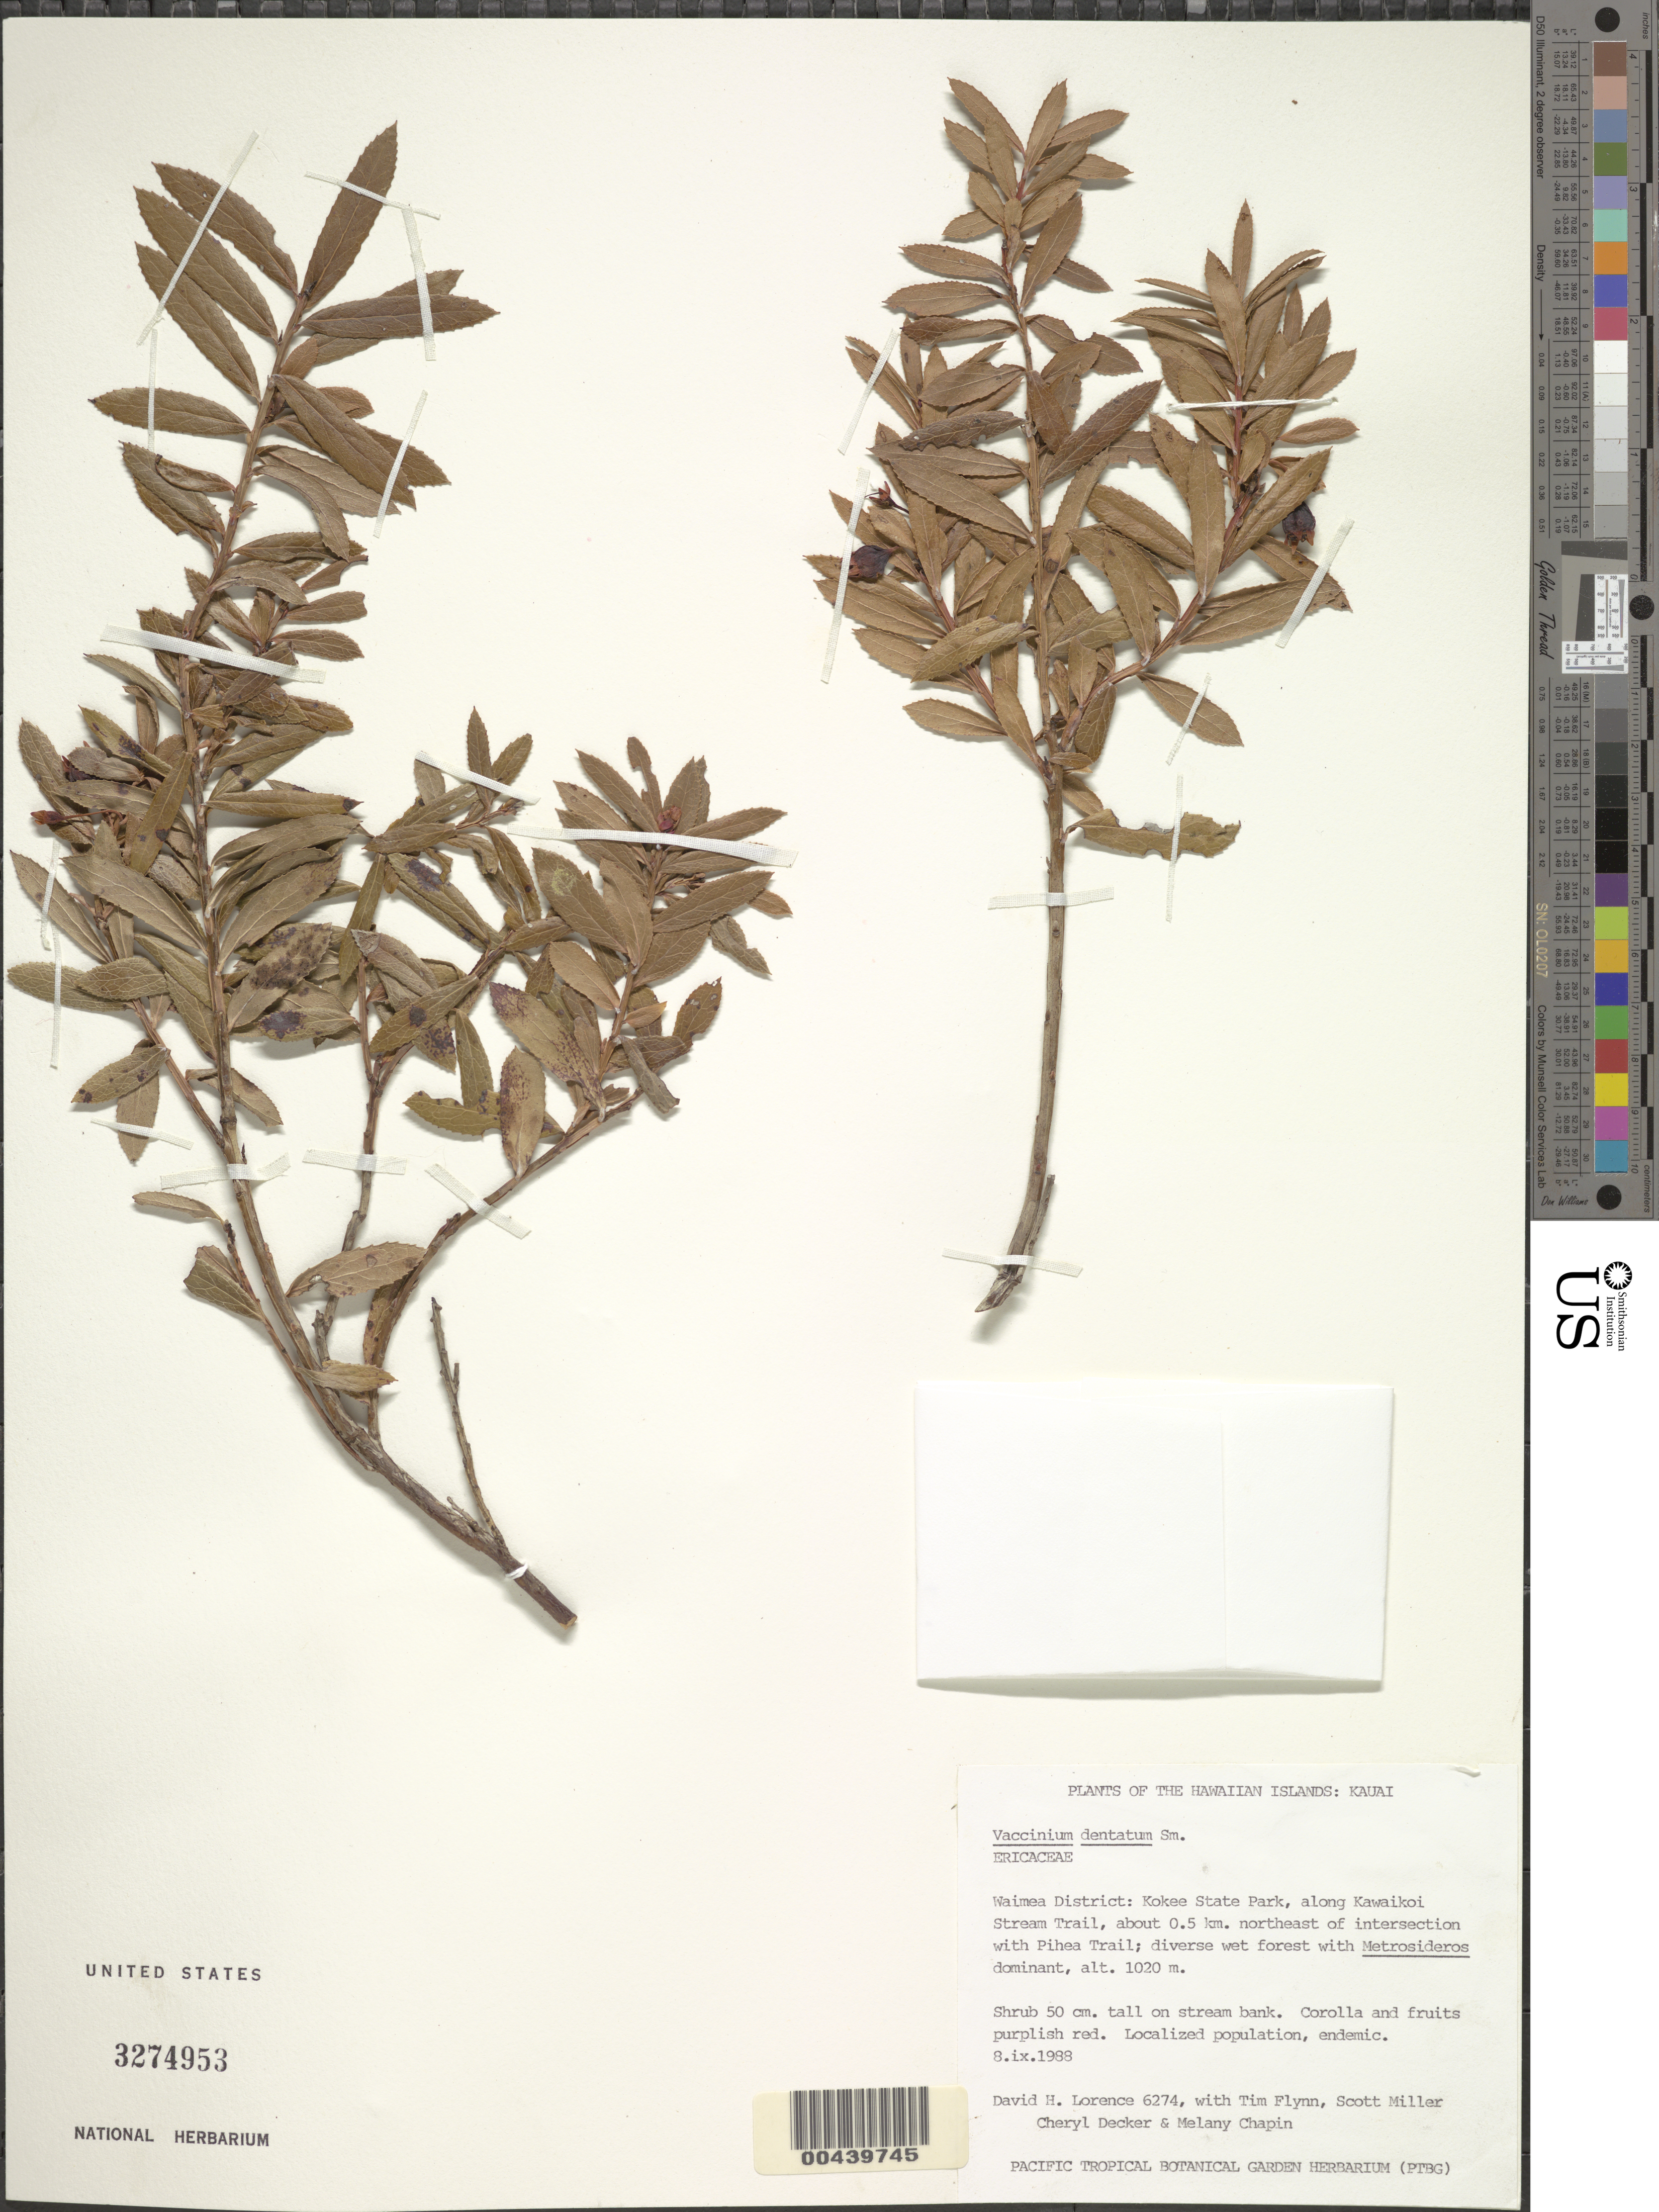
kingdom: Plantae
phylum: Tracheophyta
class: Magnoliopsida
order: Ericales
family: Ericaceae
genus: Vaccinium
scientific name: Vaccinium dentatum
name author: Sm.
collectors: D. Lorence, T. W. Flynn, S. Miller, C. Decker & M. Chapin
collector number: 6274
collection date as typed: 8 Sep 1988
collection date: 1988-09-08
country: United States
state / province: Hawaii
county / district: Kauai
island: Kaua'i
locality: Waimea Dist.: Kokee State Park, along Kawaikoi Stream Trail, about 0.5 km. NE of intersection with Pihea Trail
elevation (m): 1020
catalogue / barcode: US 3274953